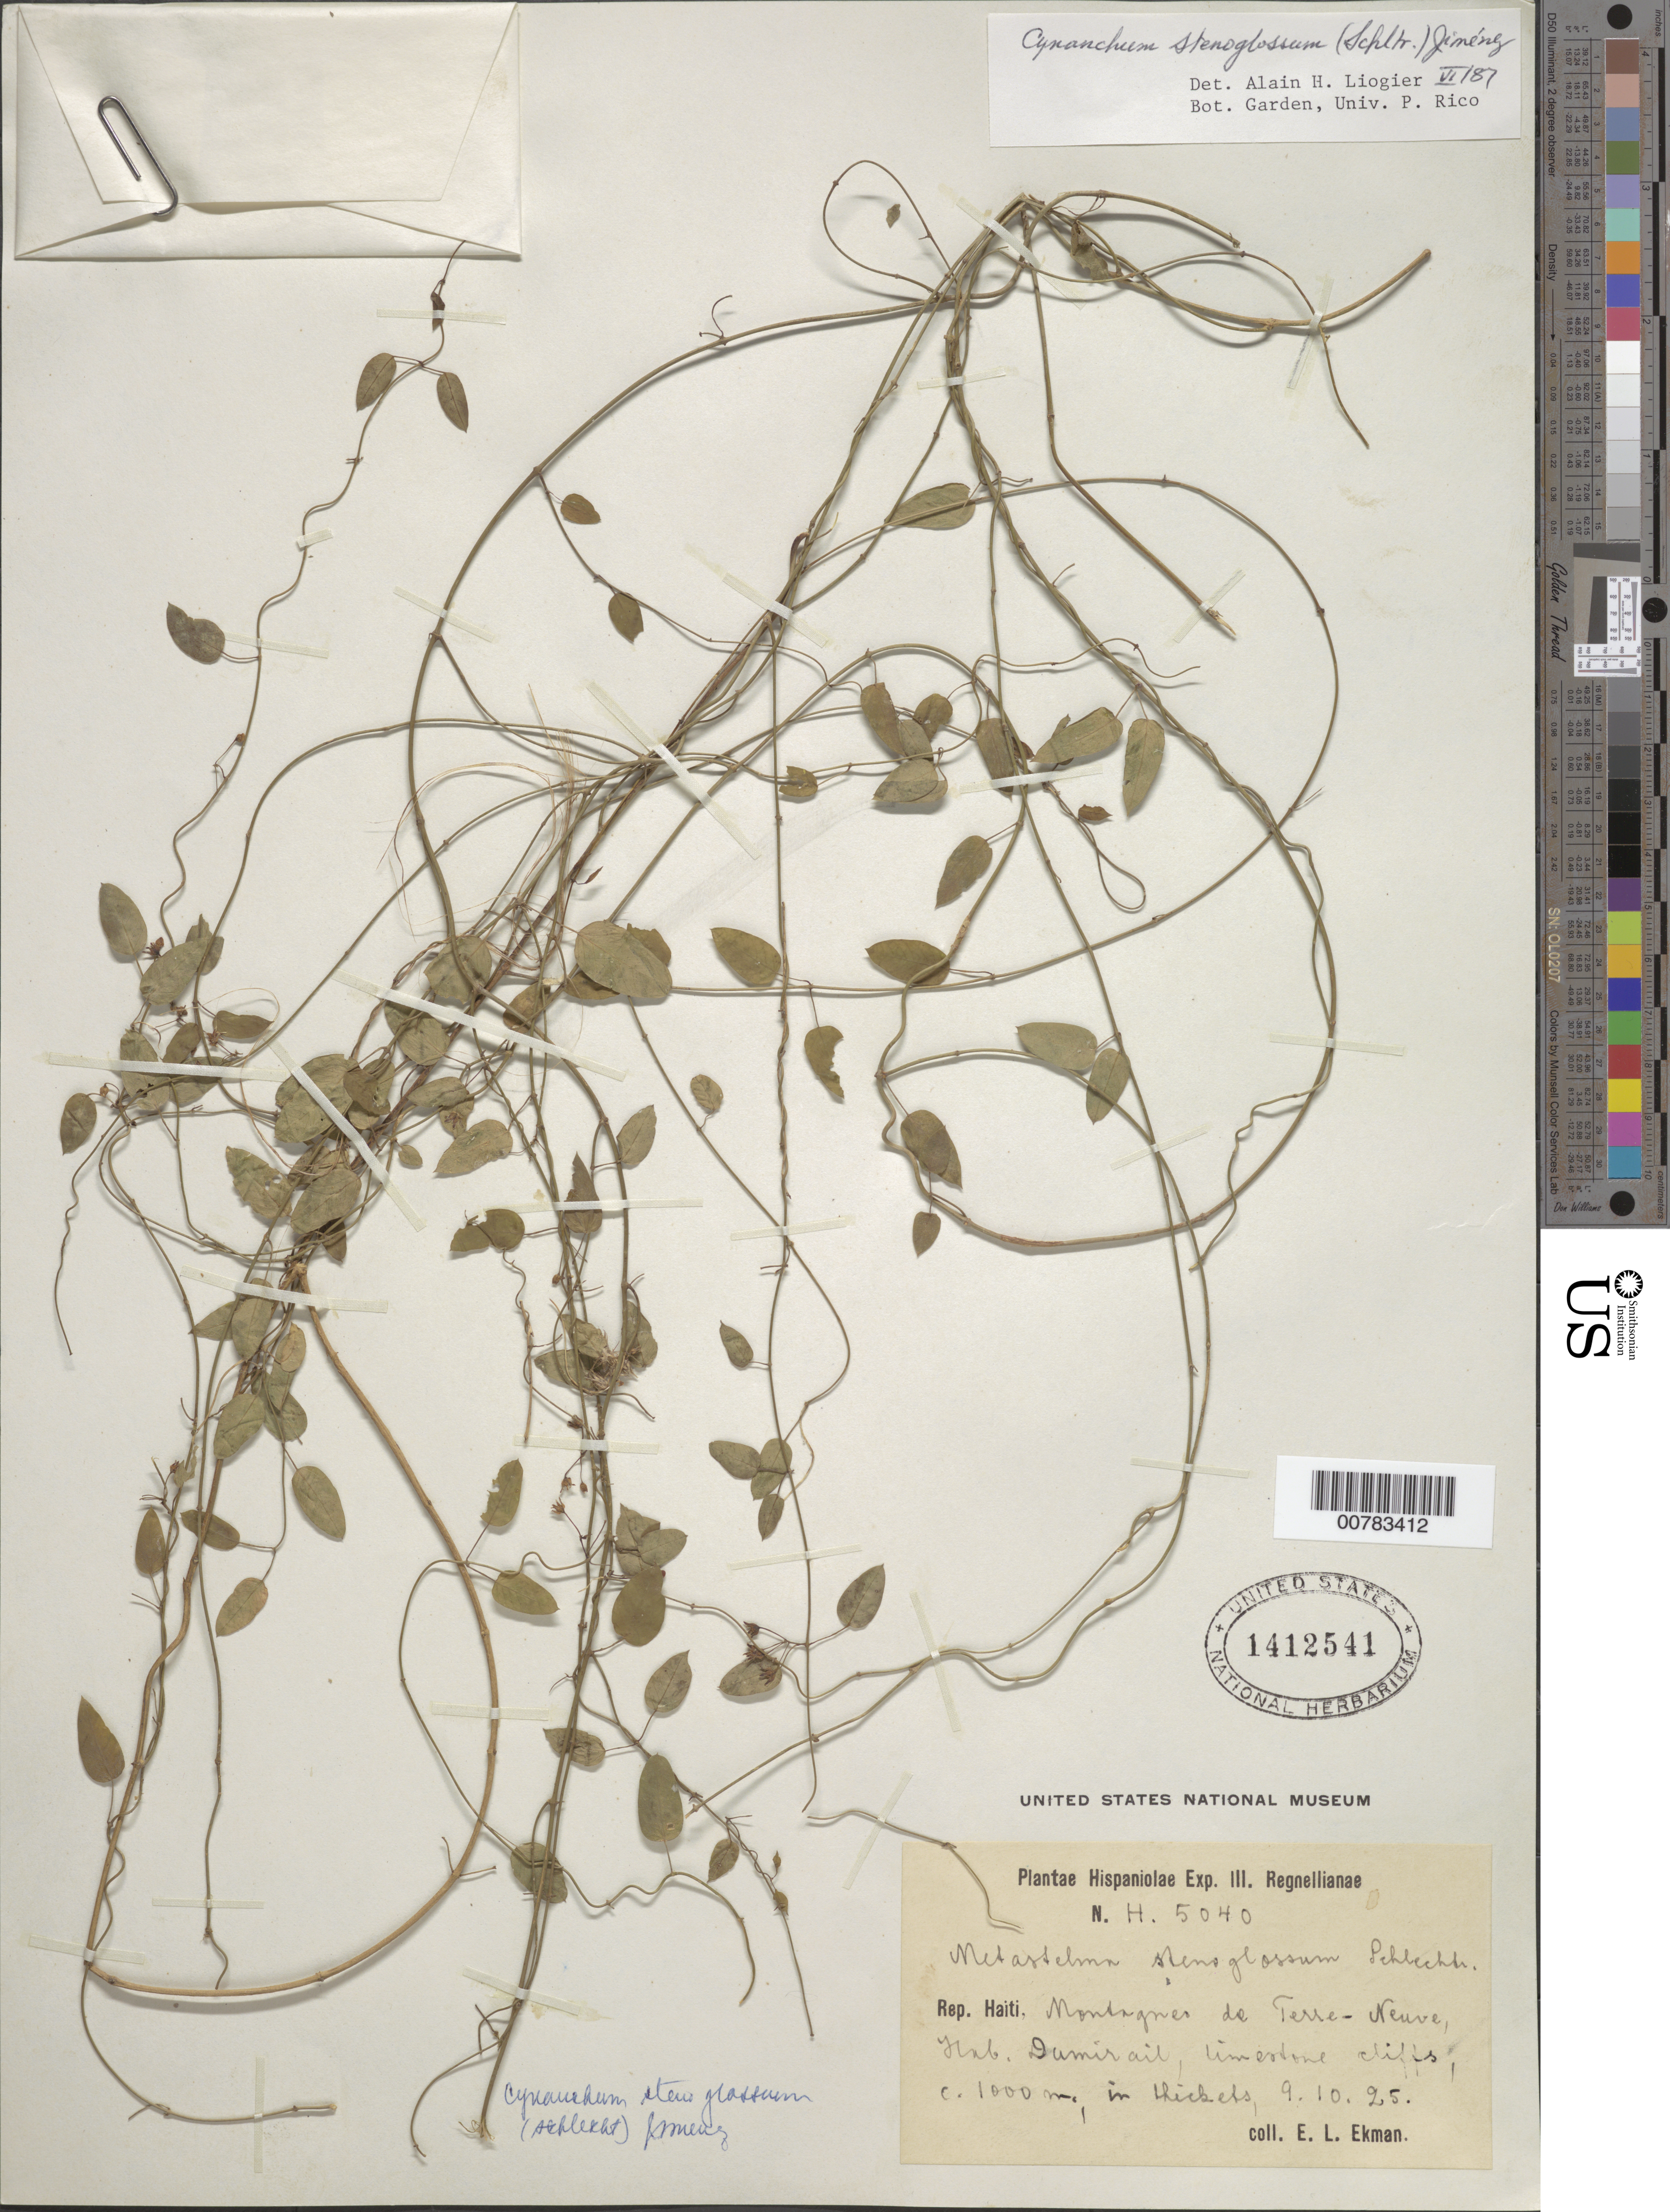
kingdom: Plantae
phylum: Tracheophyta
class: Magnoliopsida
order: Gentianales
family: Apocynaceae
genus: Metastelma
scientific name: Metastelma stenoglossum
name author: Schltr.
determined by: Liogier, Alain H.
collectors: E. L. Ekman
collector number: H 5040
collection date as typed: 09 Oct 1925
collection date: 1925-10-09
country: Haiti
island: Hispaniola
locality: Montagnes de Terre-Neuve, Hab. Dumrail.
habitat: Limestone cliffs, in thickets.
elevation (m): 1000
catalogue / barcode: US 1412541